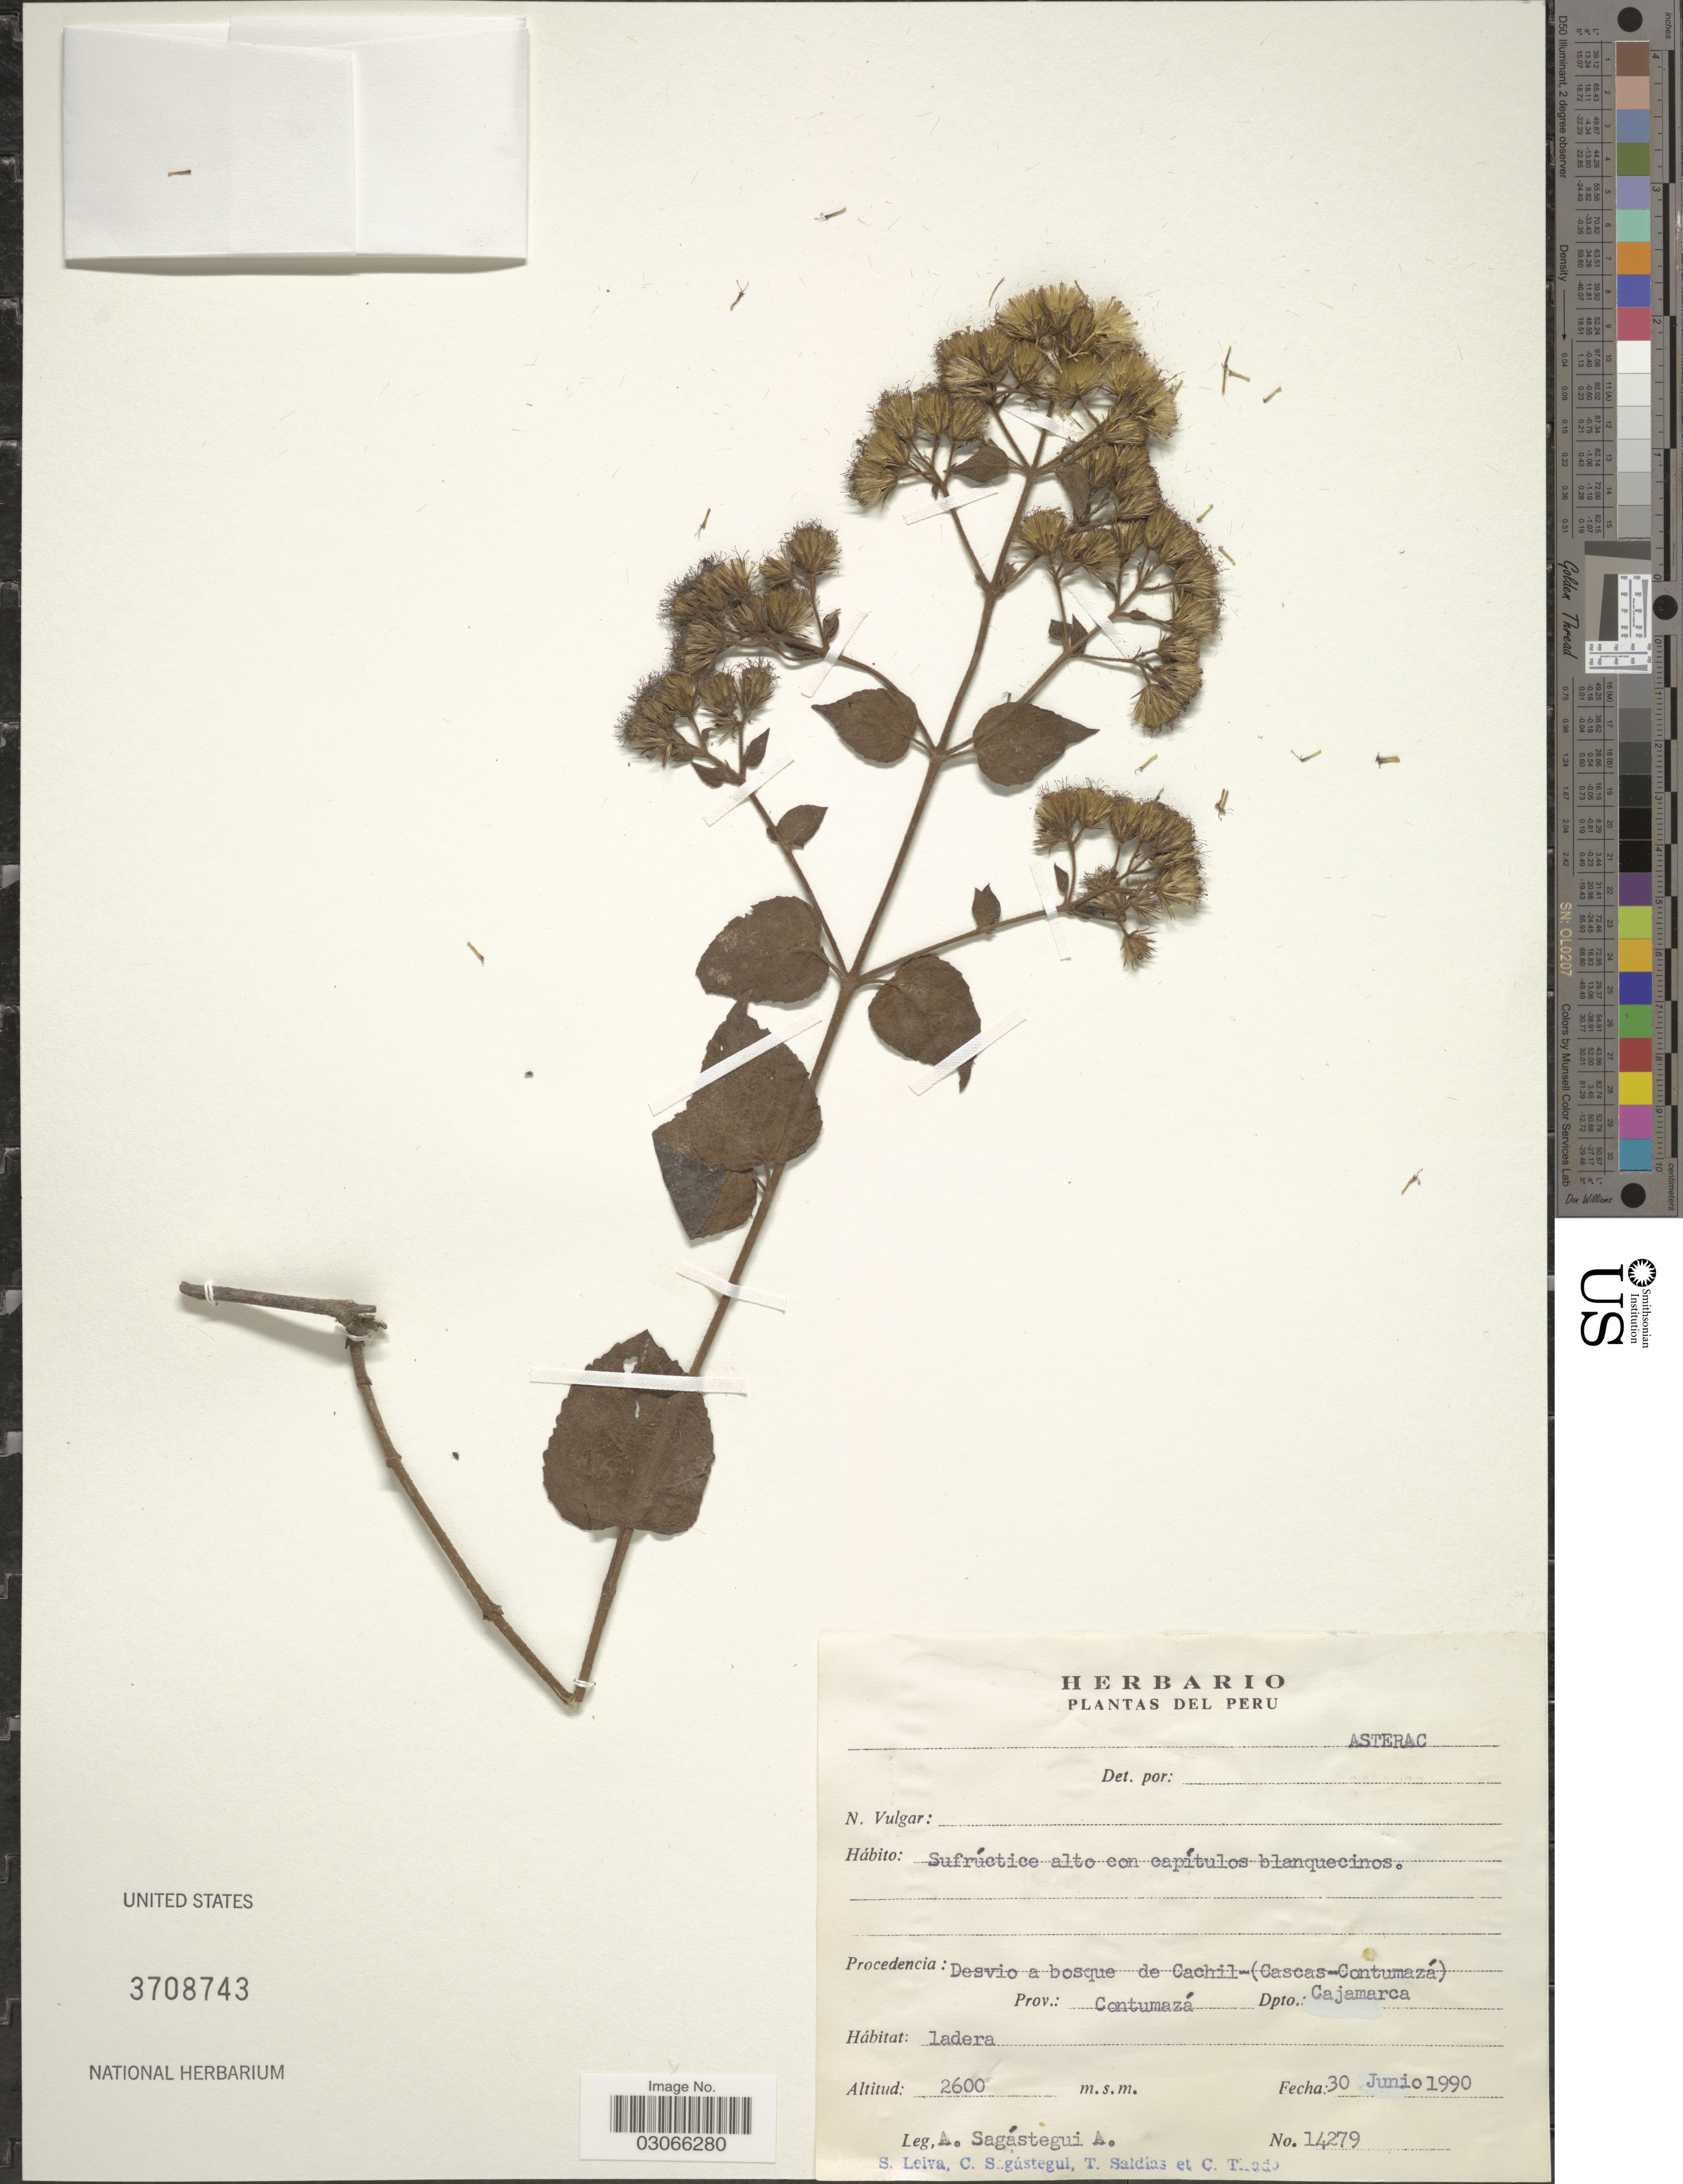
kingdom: Plantae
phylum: Tracheophyta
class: Magnoliopsida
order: Asterales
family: Asteraceae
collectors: A. Sagástegui A., S. Leiva, C. Sagástegui, T. Saldias & C. Thodo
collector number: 14279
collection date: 1990-06-30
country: Peru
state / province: Cajamarca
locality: Desvio a bosque de Cachil-(Cascas-Contumazá). Prov.: Contumazá Dpto.: Cajamarca.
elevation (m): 2600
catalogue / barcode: US 3708743